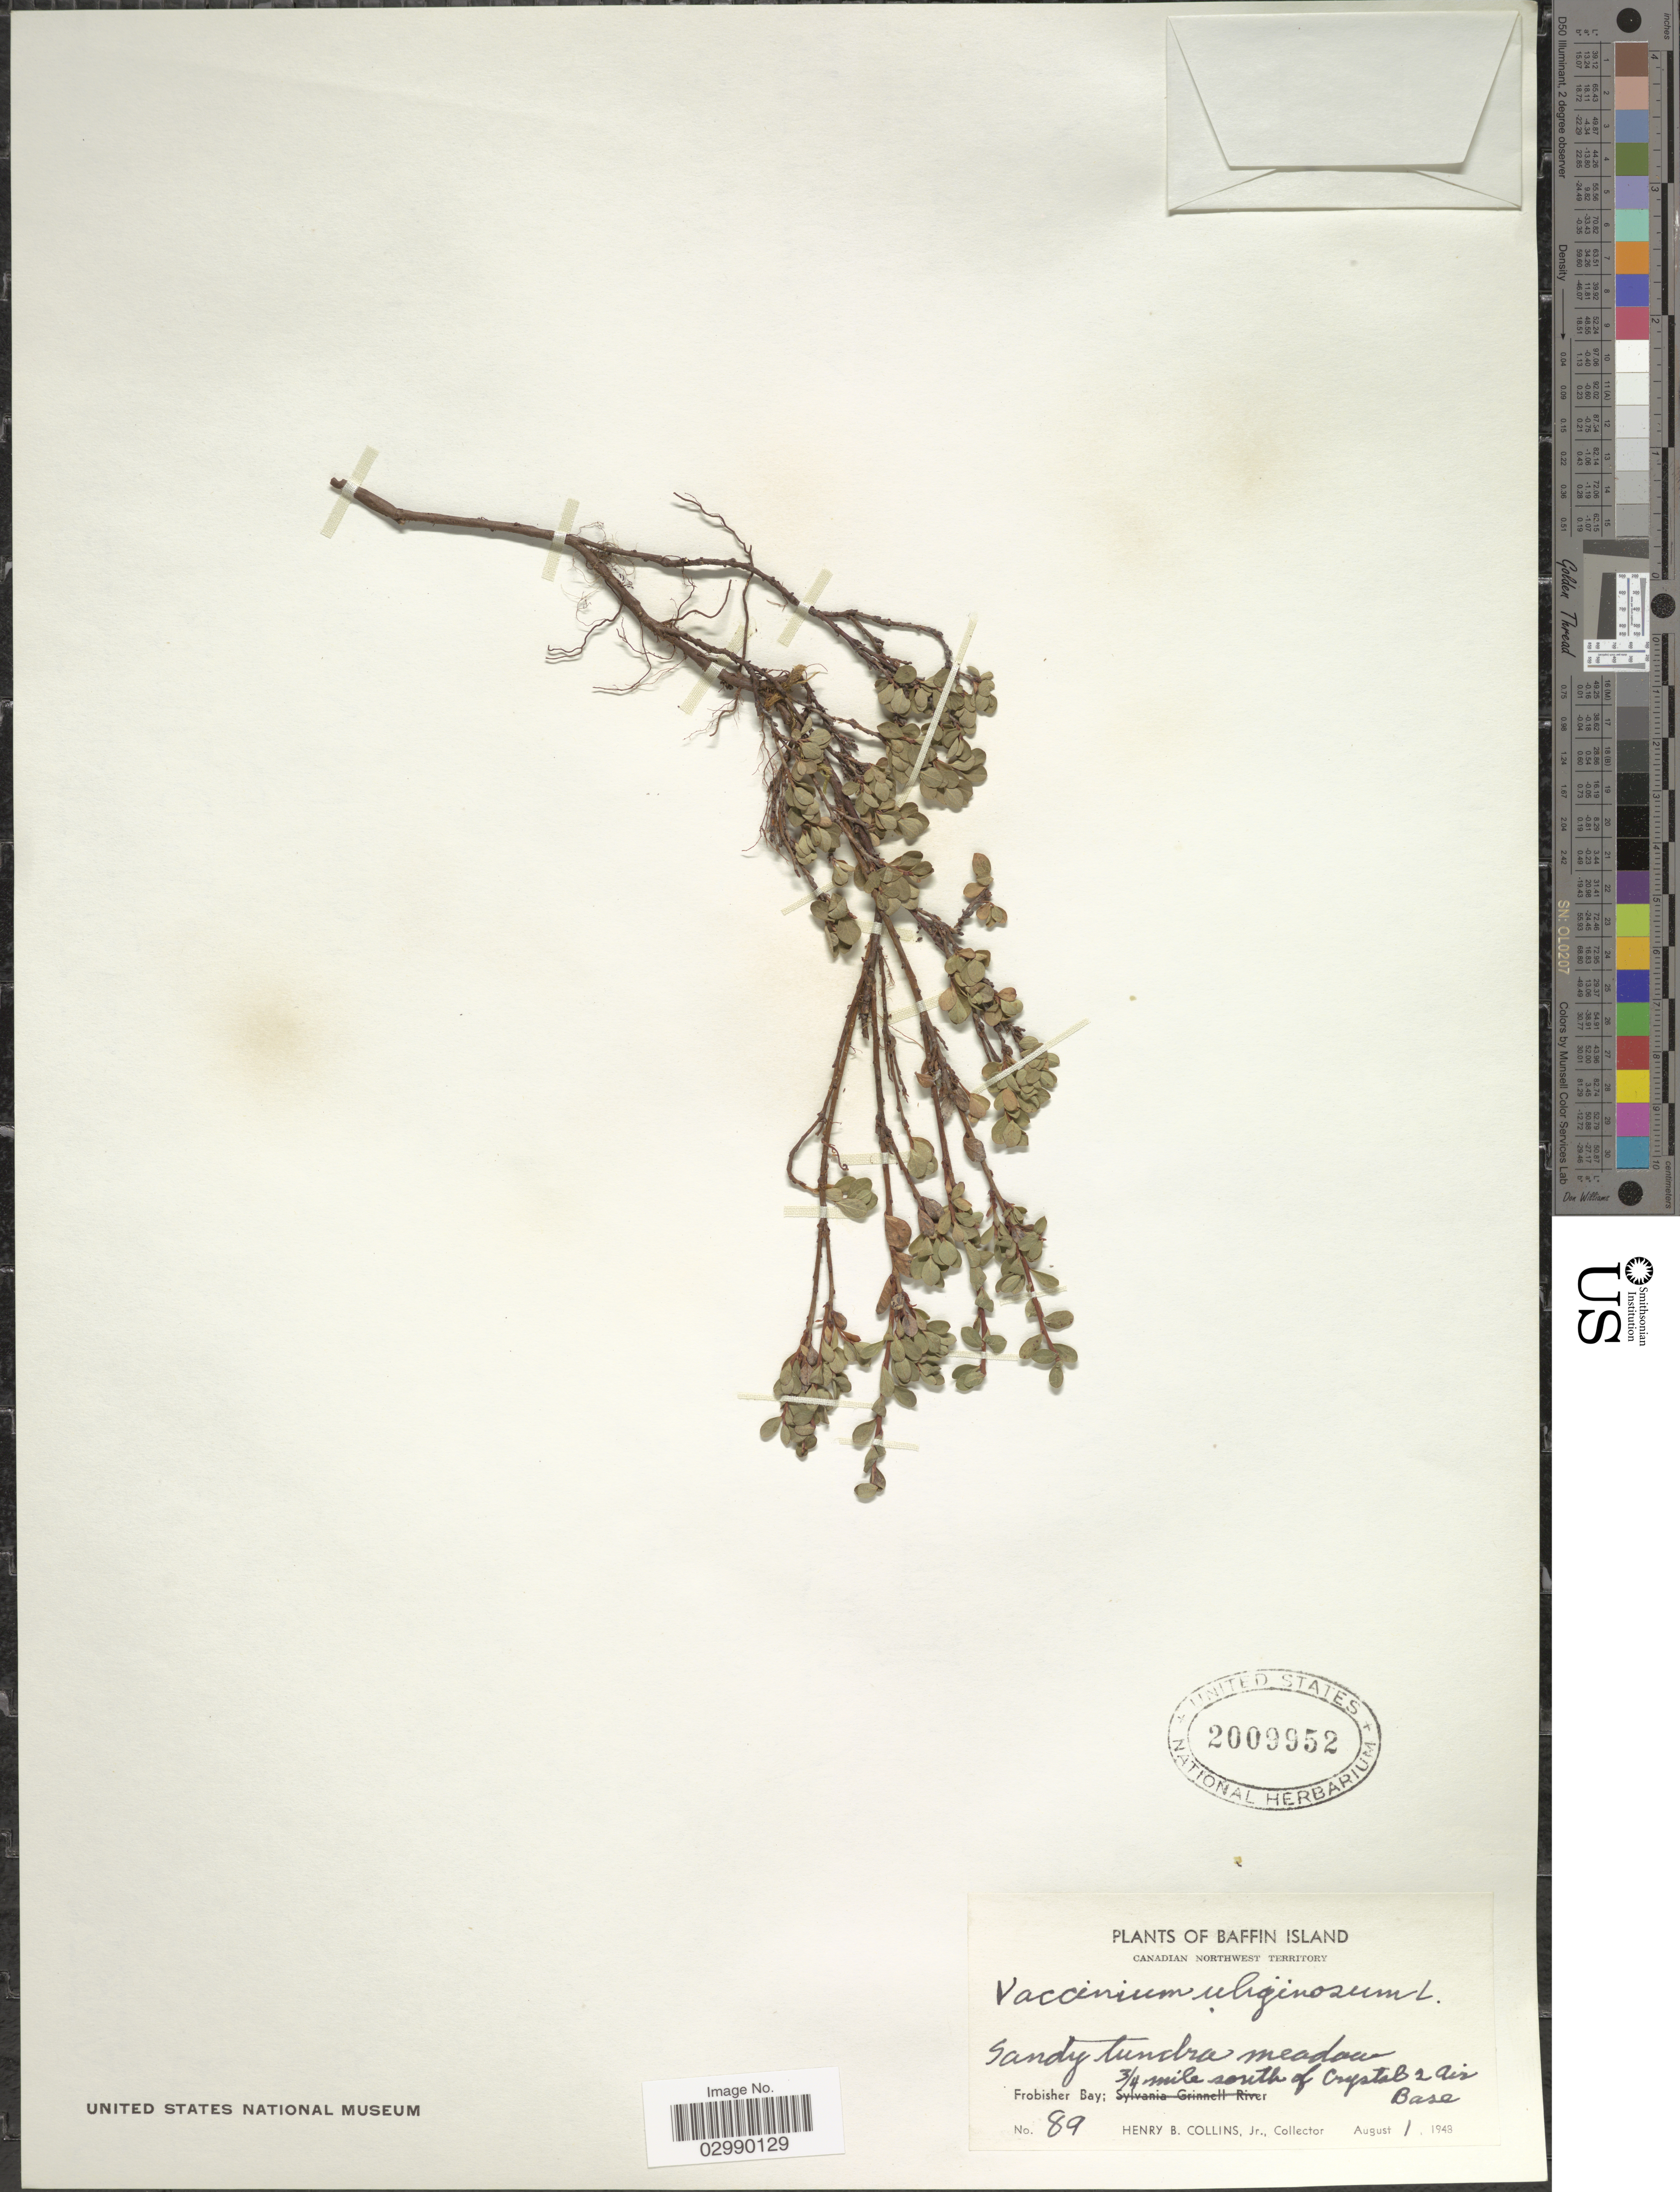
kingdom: Plantae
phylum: Tracheophyta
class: Magnoliopsida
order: Ericales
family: Ericaceae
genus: Vaccinium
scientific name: Vaccinium uliginosum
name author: L.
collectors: H. Collins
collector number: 89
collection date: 1948-08-01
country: Canada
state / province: Northwest Territories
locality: Baffin Island, Canadian Northwest Territory, Sandy tundra meadow 3/4 mile south of crystal 2 Air Base, Frobisher Bay.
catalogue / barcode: US 2009952